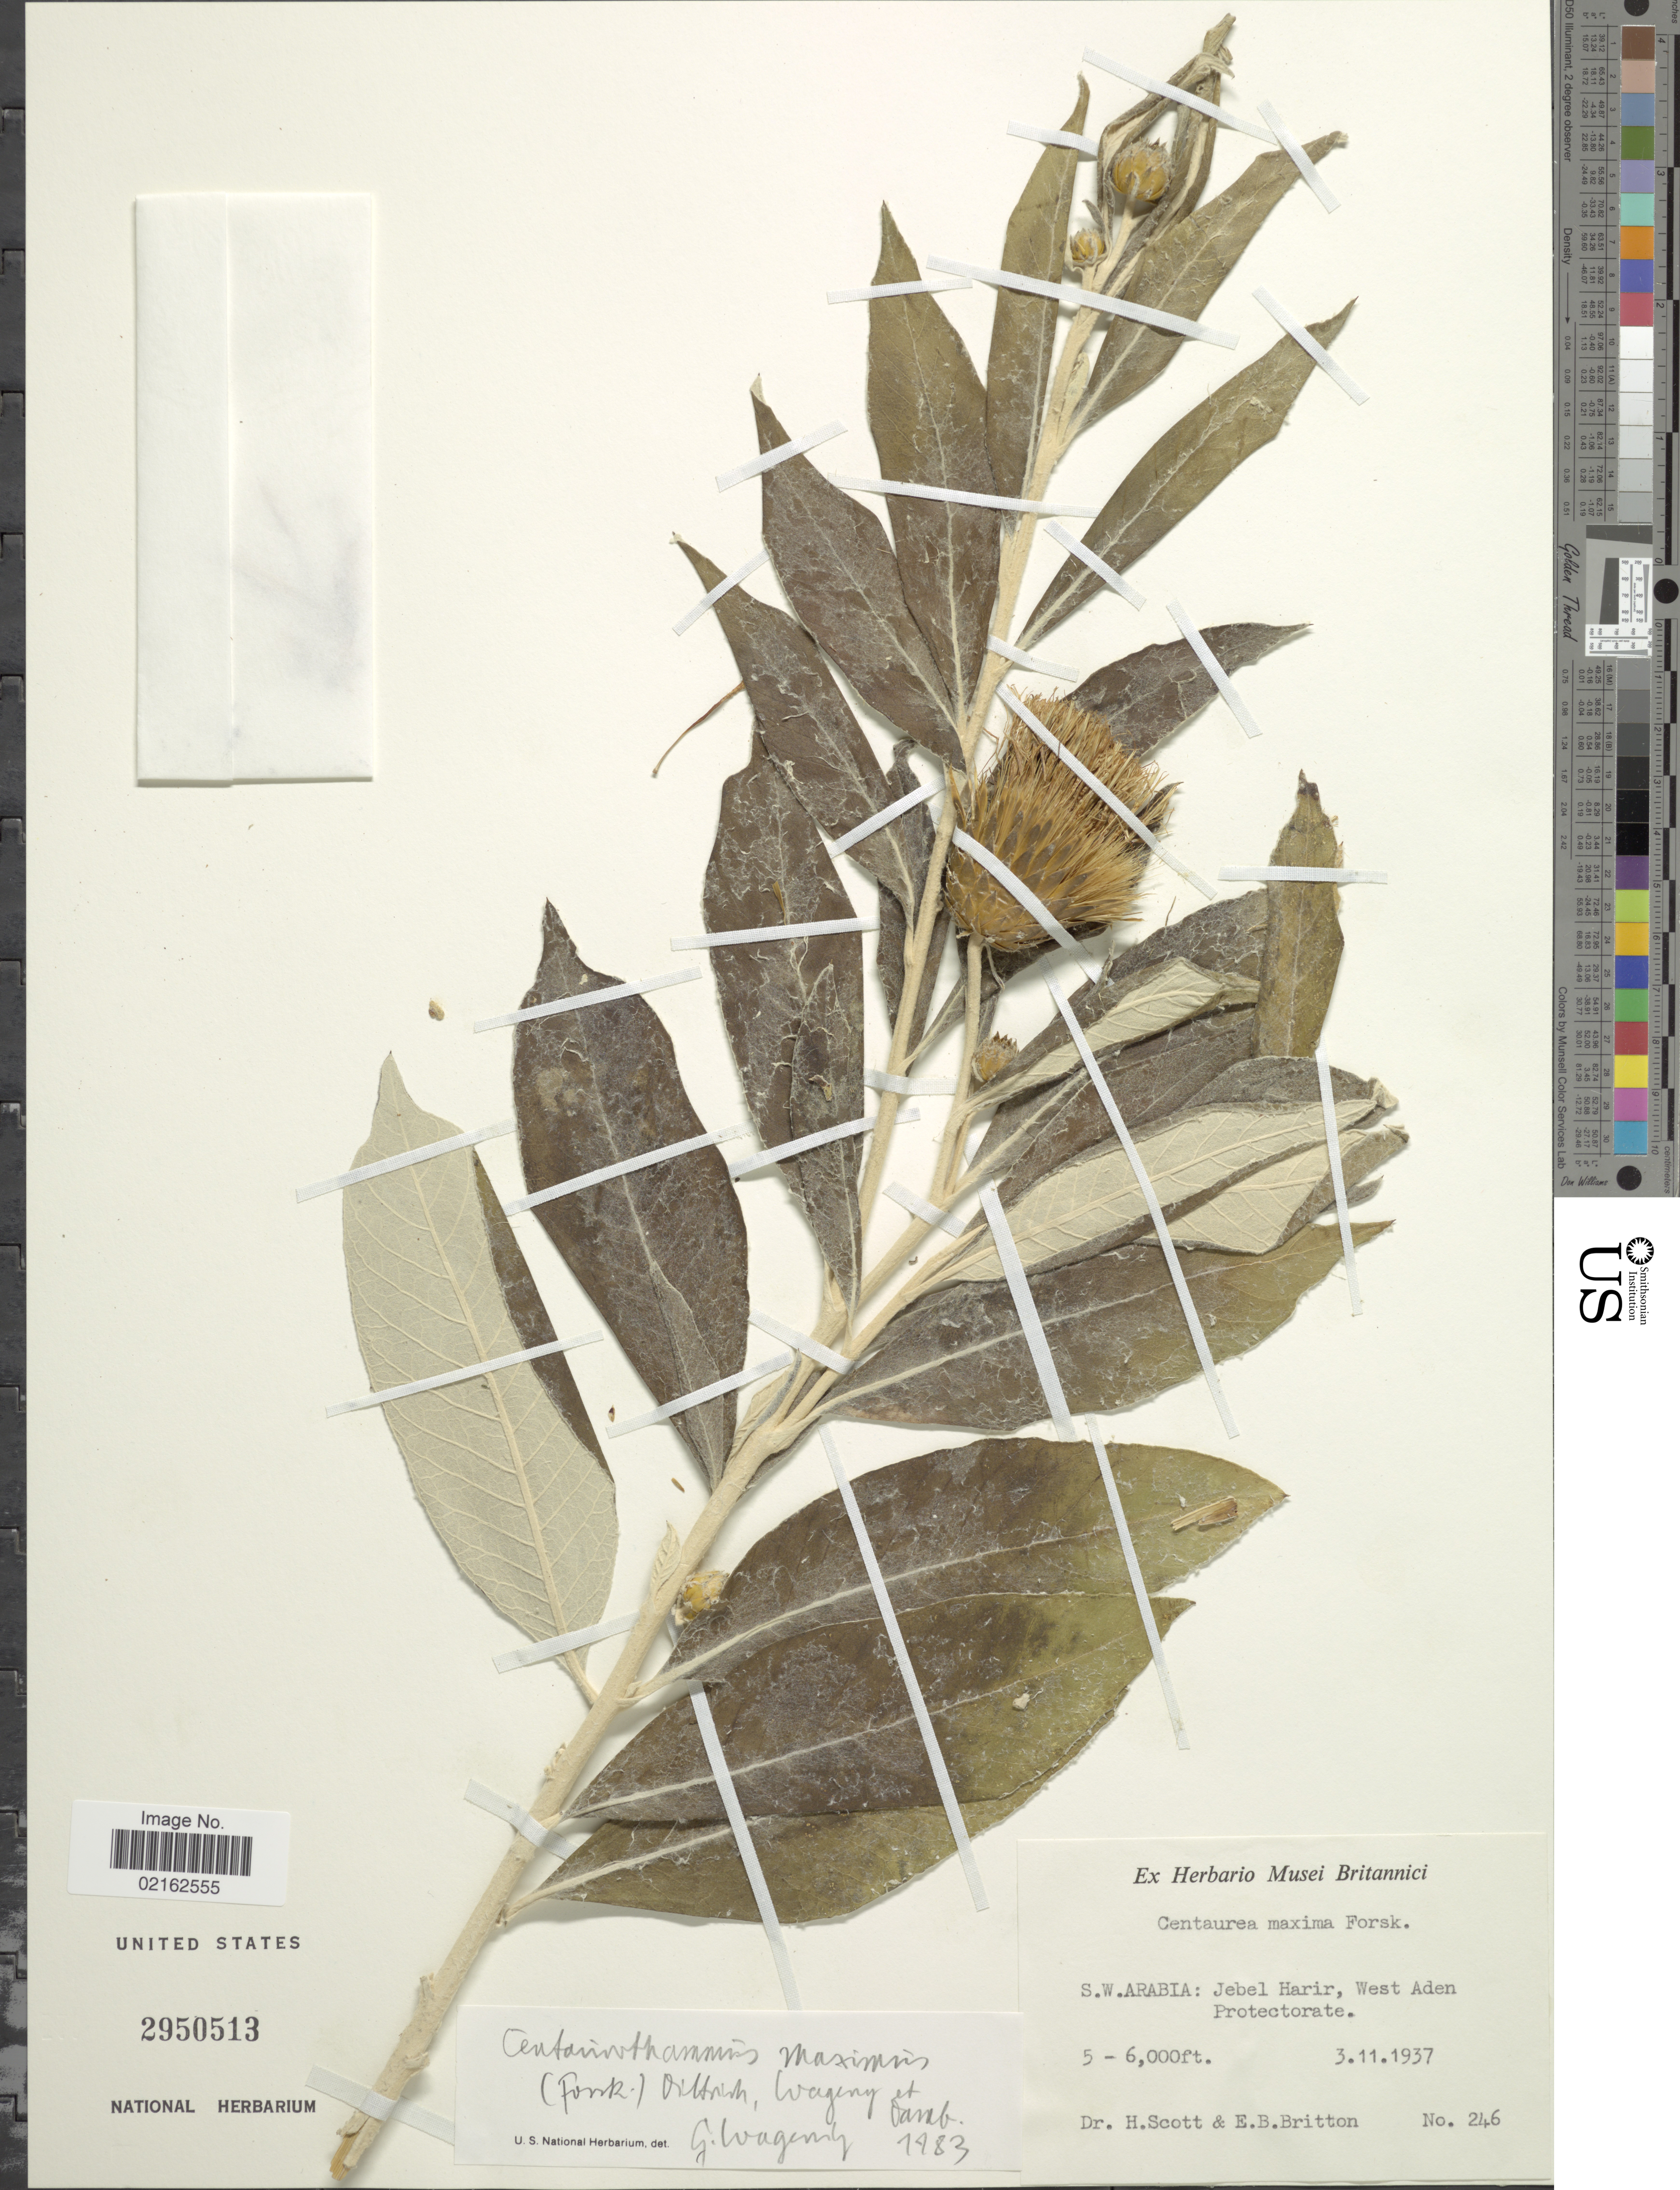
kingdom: Plantae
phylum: Tracheophyta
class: Magnoliopsida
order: Asterales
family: Asteraceae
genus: Centaurothamnus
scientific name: Centaurothamnus maximus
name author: (Forssk.) Wagenitz & Dittrich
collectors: H. Scott & E. Britton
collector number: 246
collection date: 1937-11-03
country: Saudi Arabia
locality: S. W. Arabia, Jebel Harir, West Aden Protectorate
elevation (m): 1524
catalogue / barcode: US 2950513